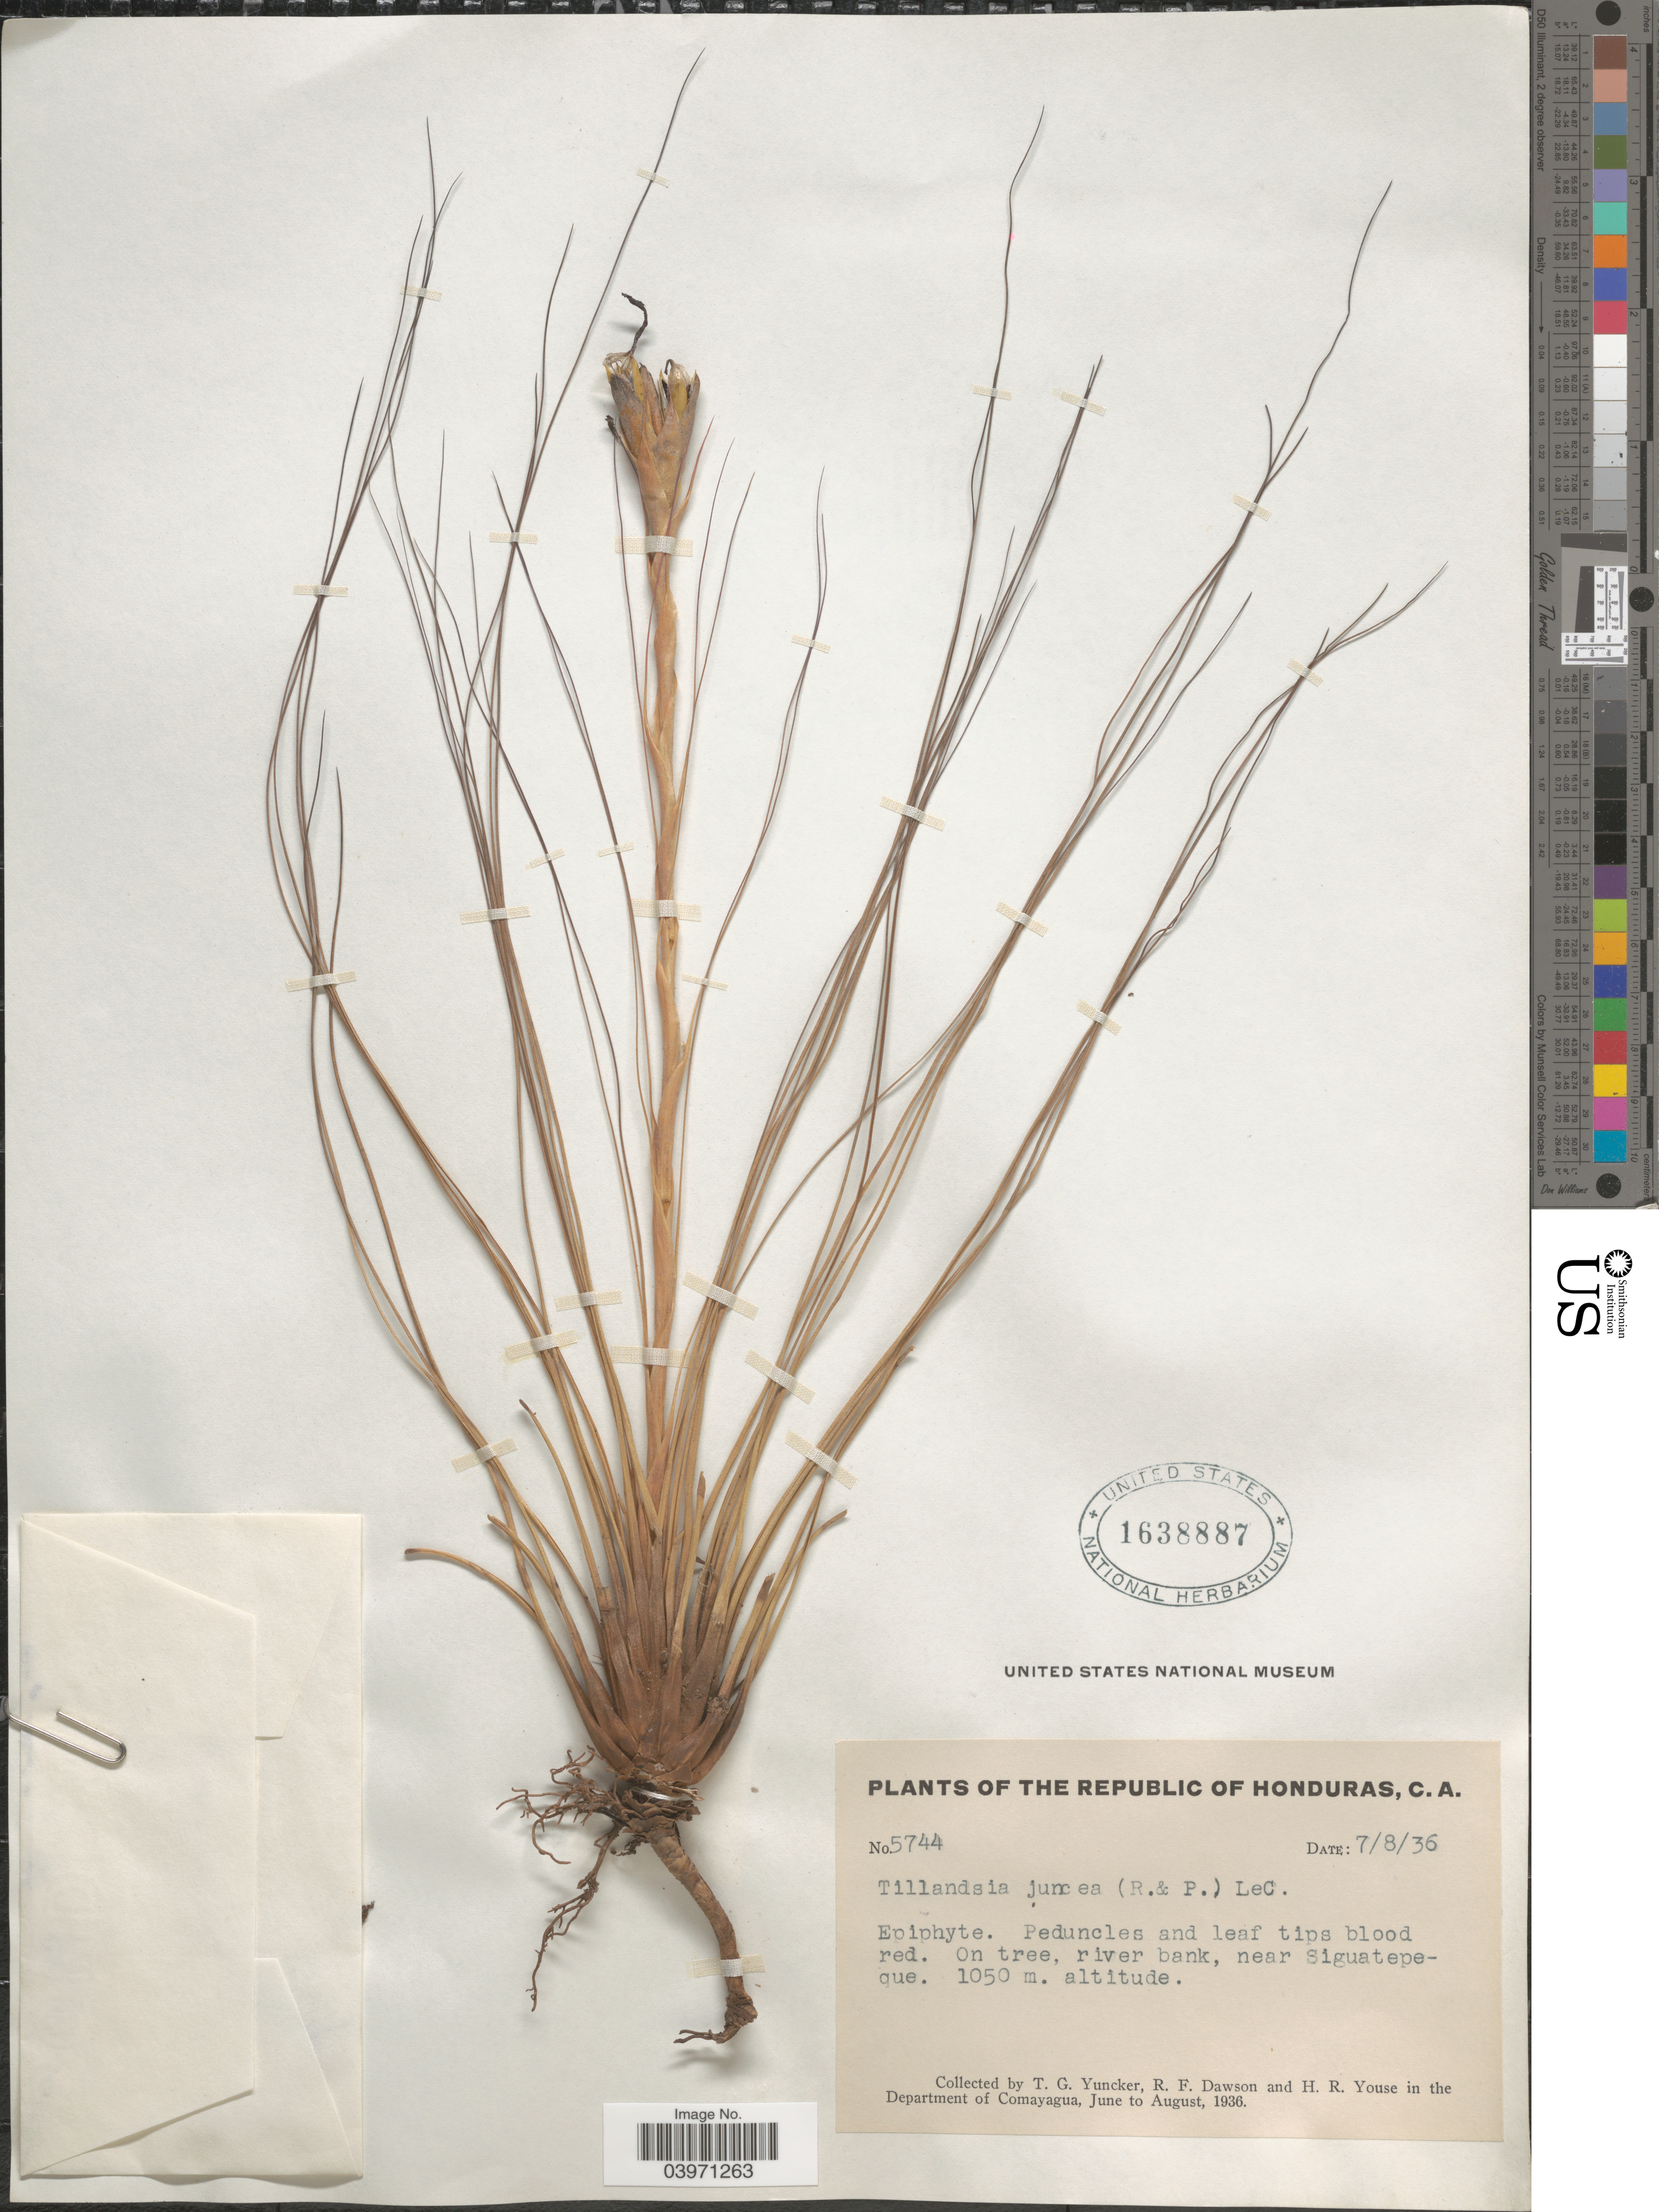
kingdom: Plantae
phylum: Tracheophyta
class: Liliopsida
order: Poales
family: Bromeliaceae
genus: Tillandsia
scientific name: Tillandsia juncea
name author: (Ruiz & Pav.) Poir.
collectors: T. G. Yuncker, R. F. Dawson & H. Youse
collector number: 5744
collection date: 1936-08-07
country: Honduras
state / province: Comayagua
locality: On tree, river bank, near Siguatepeque. In the Department of Comayagua.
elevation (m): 1050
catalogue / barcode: US 1638887